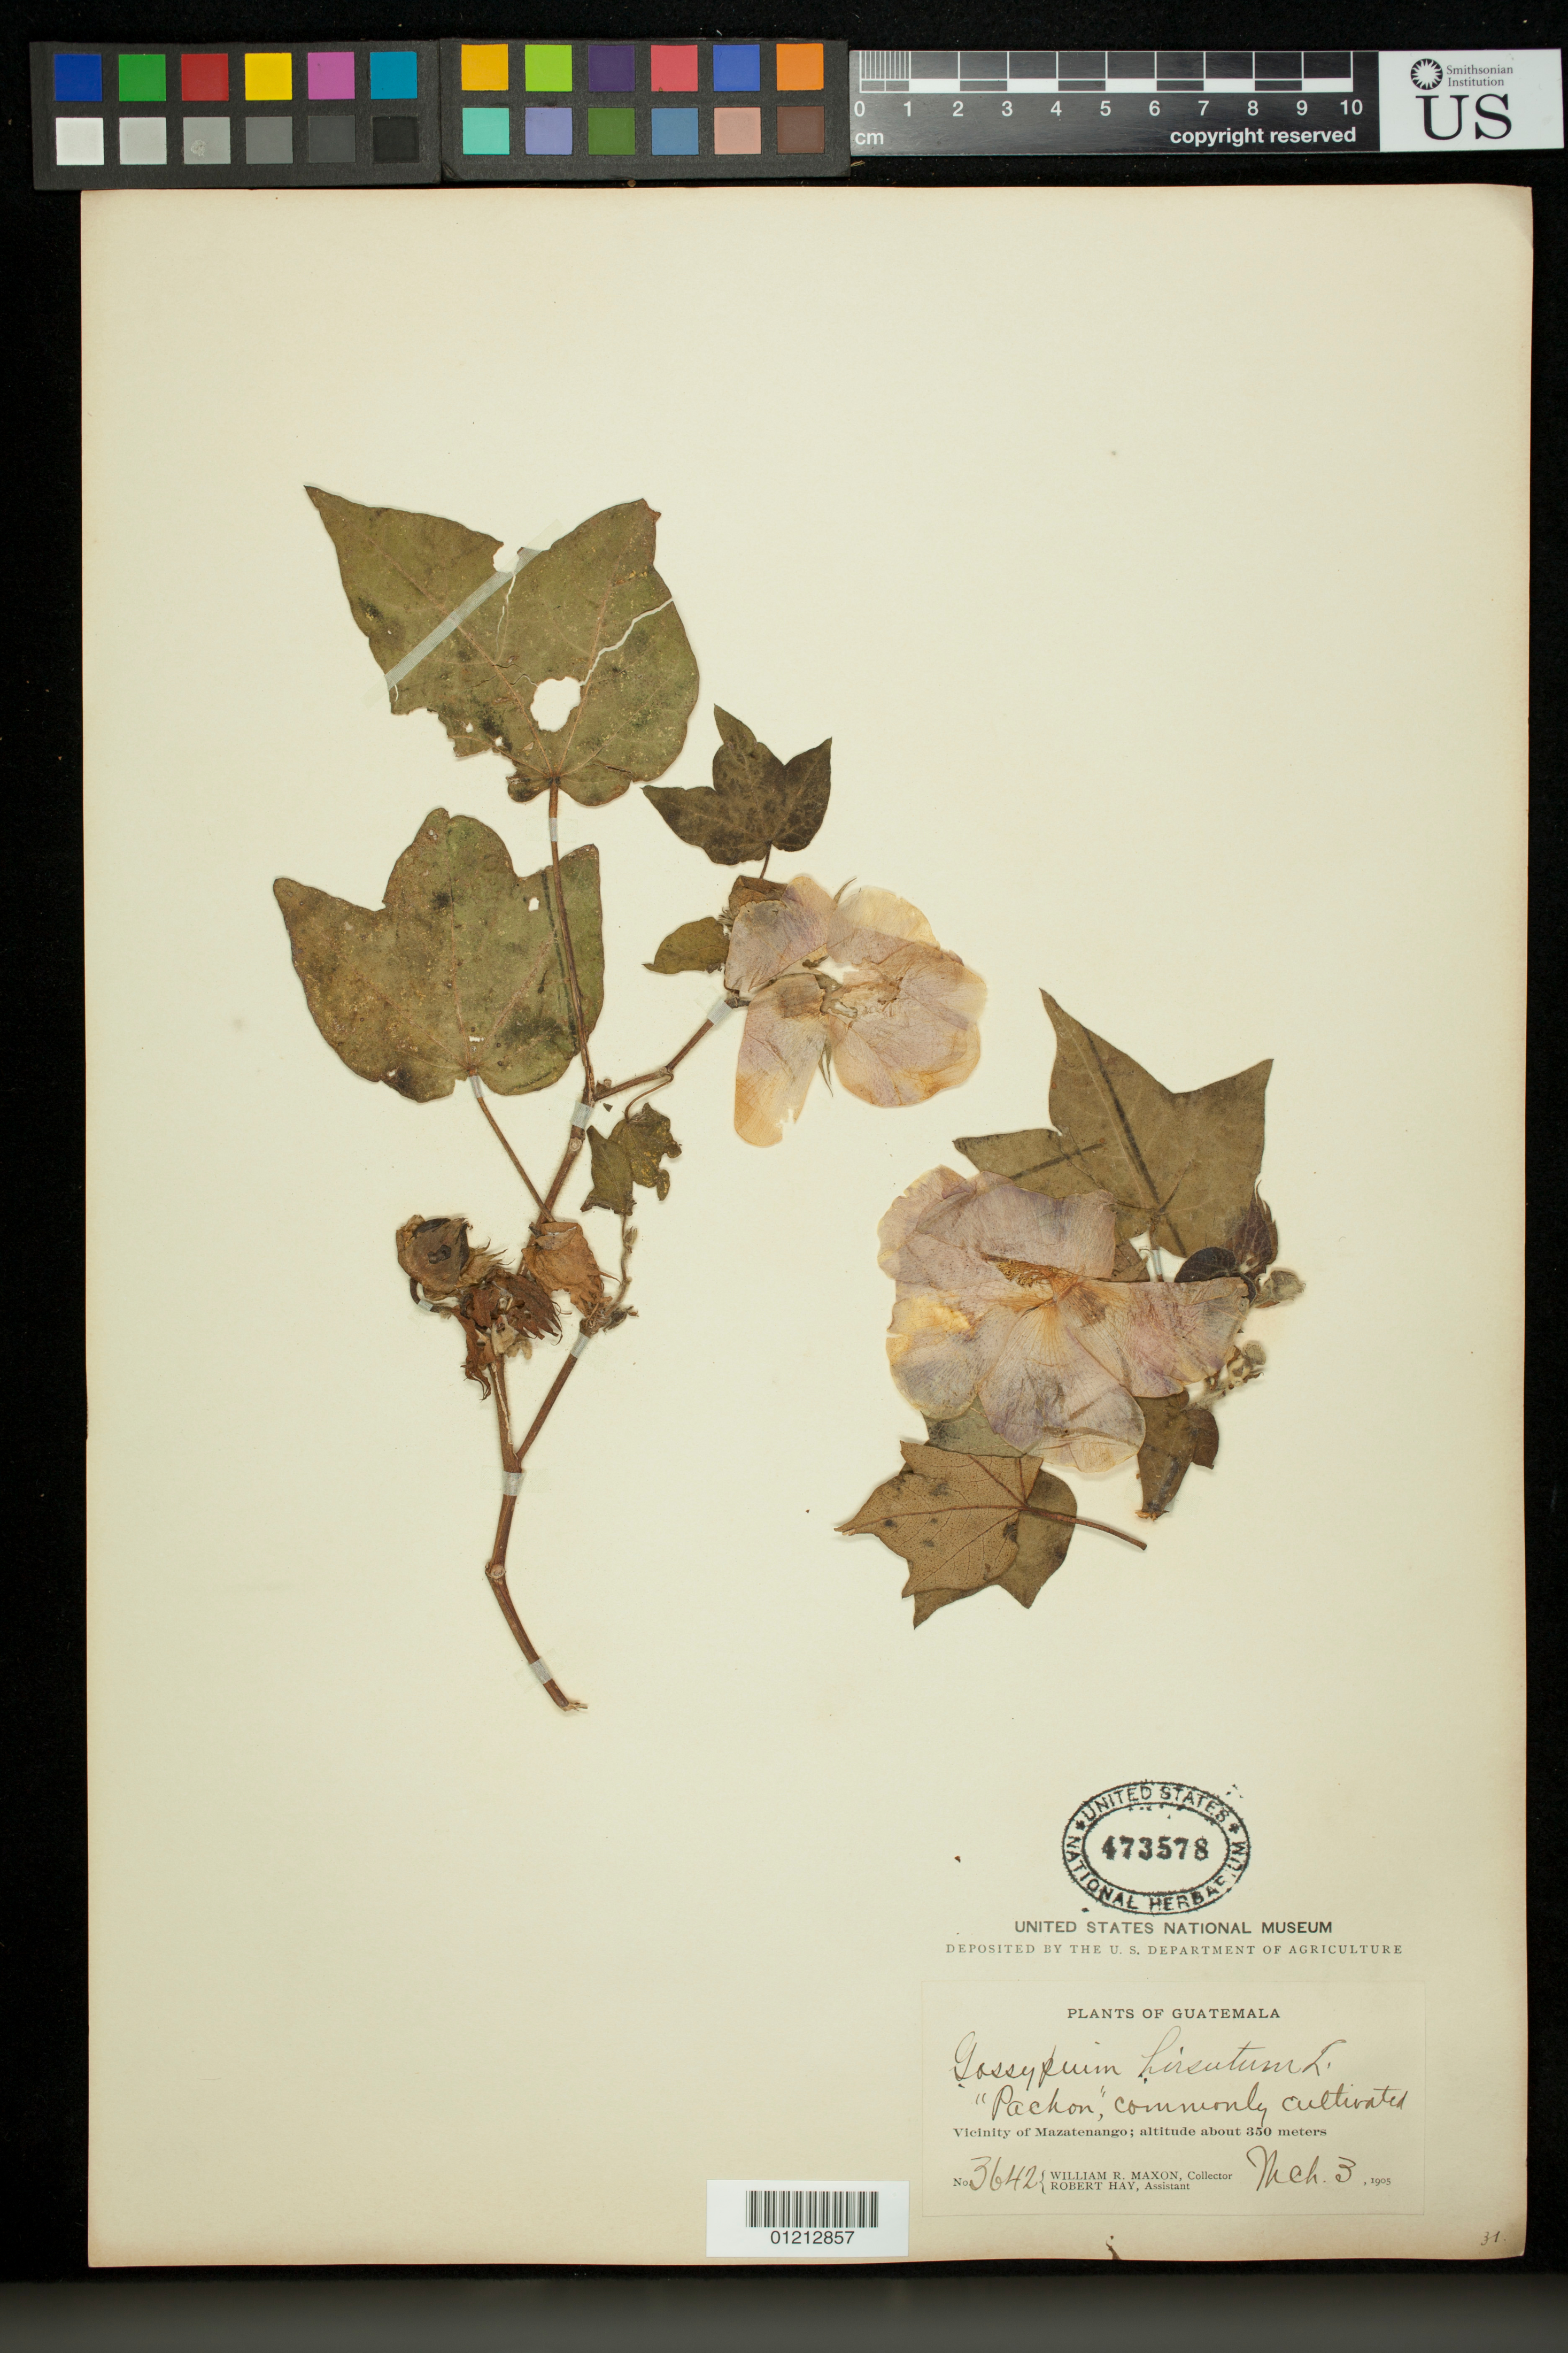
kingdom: Plantae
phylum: Tracheophyta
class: Magnoliopsida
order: Malvales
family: Malvaceae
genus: Gossypium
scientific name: Gossypium hirsutum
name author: L.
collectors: W. R. Maxon & R. Hay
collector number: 3642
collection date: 1905-03-03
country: Guatemala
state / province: Suchitepéquez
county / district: Mazatenango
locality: Vicinity of Mazatenango.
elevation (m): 350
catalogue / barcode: US 473578